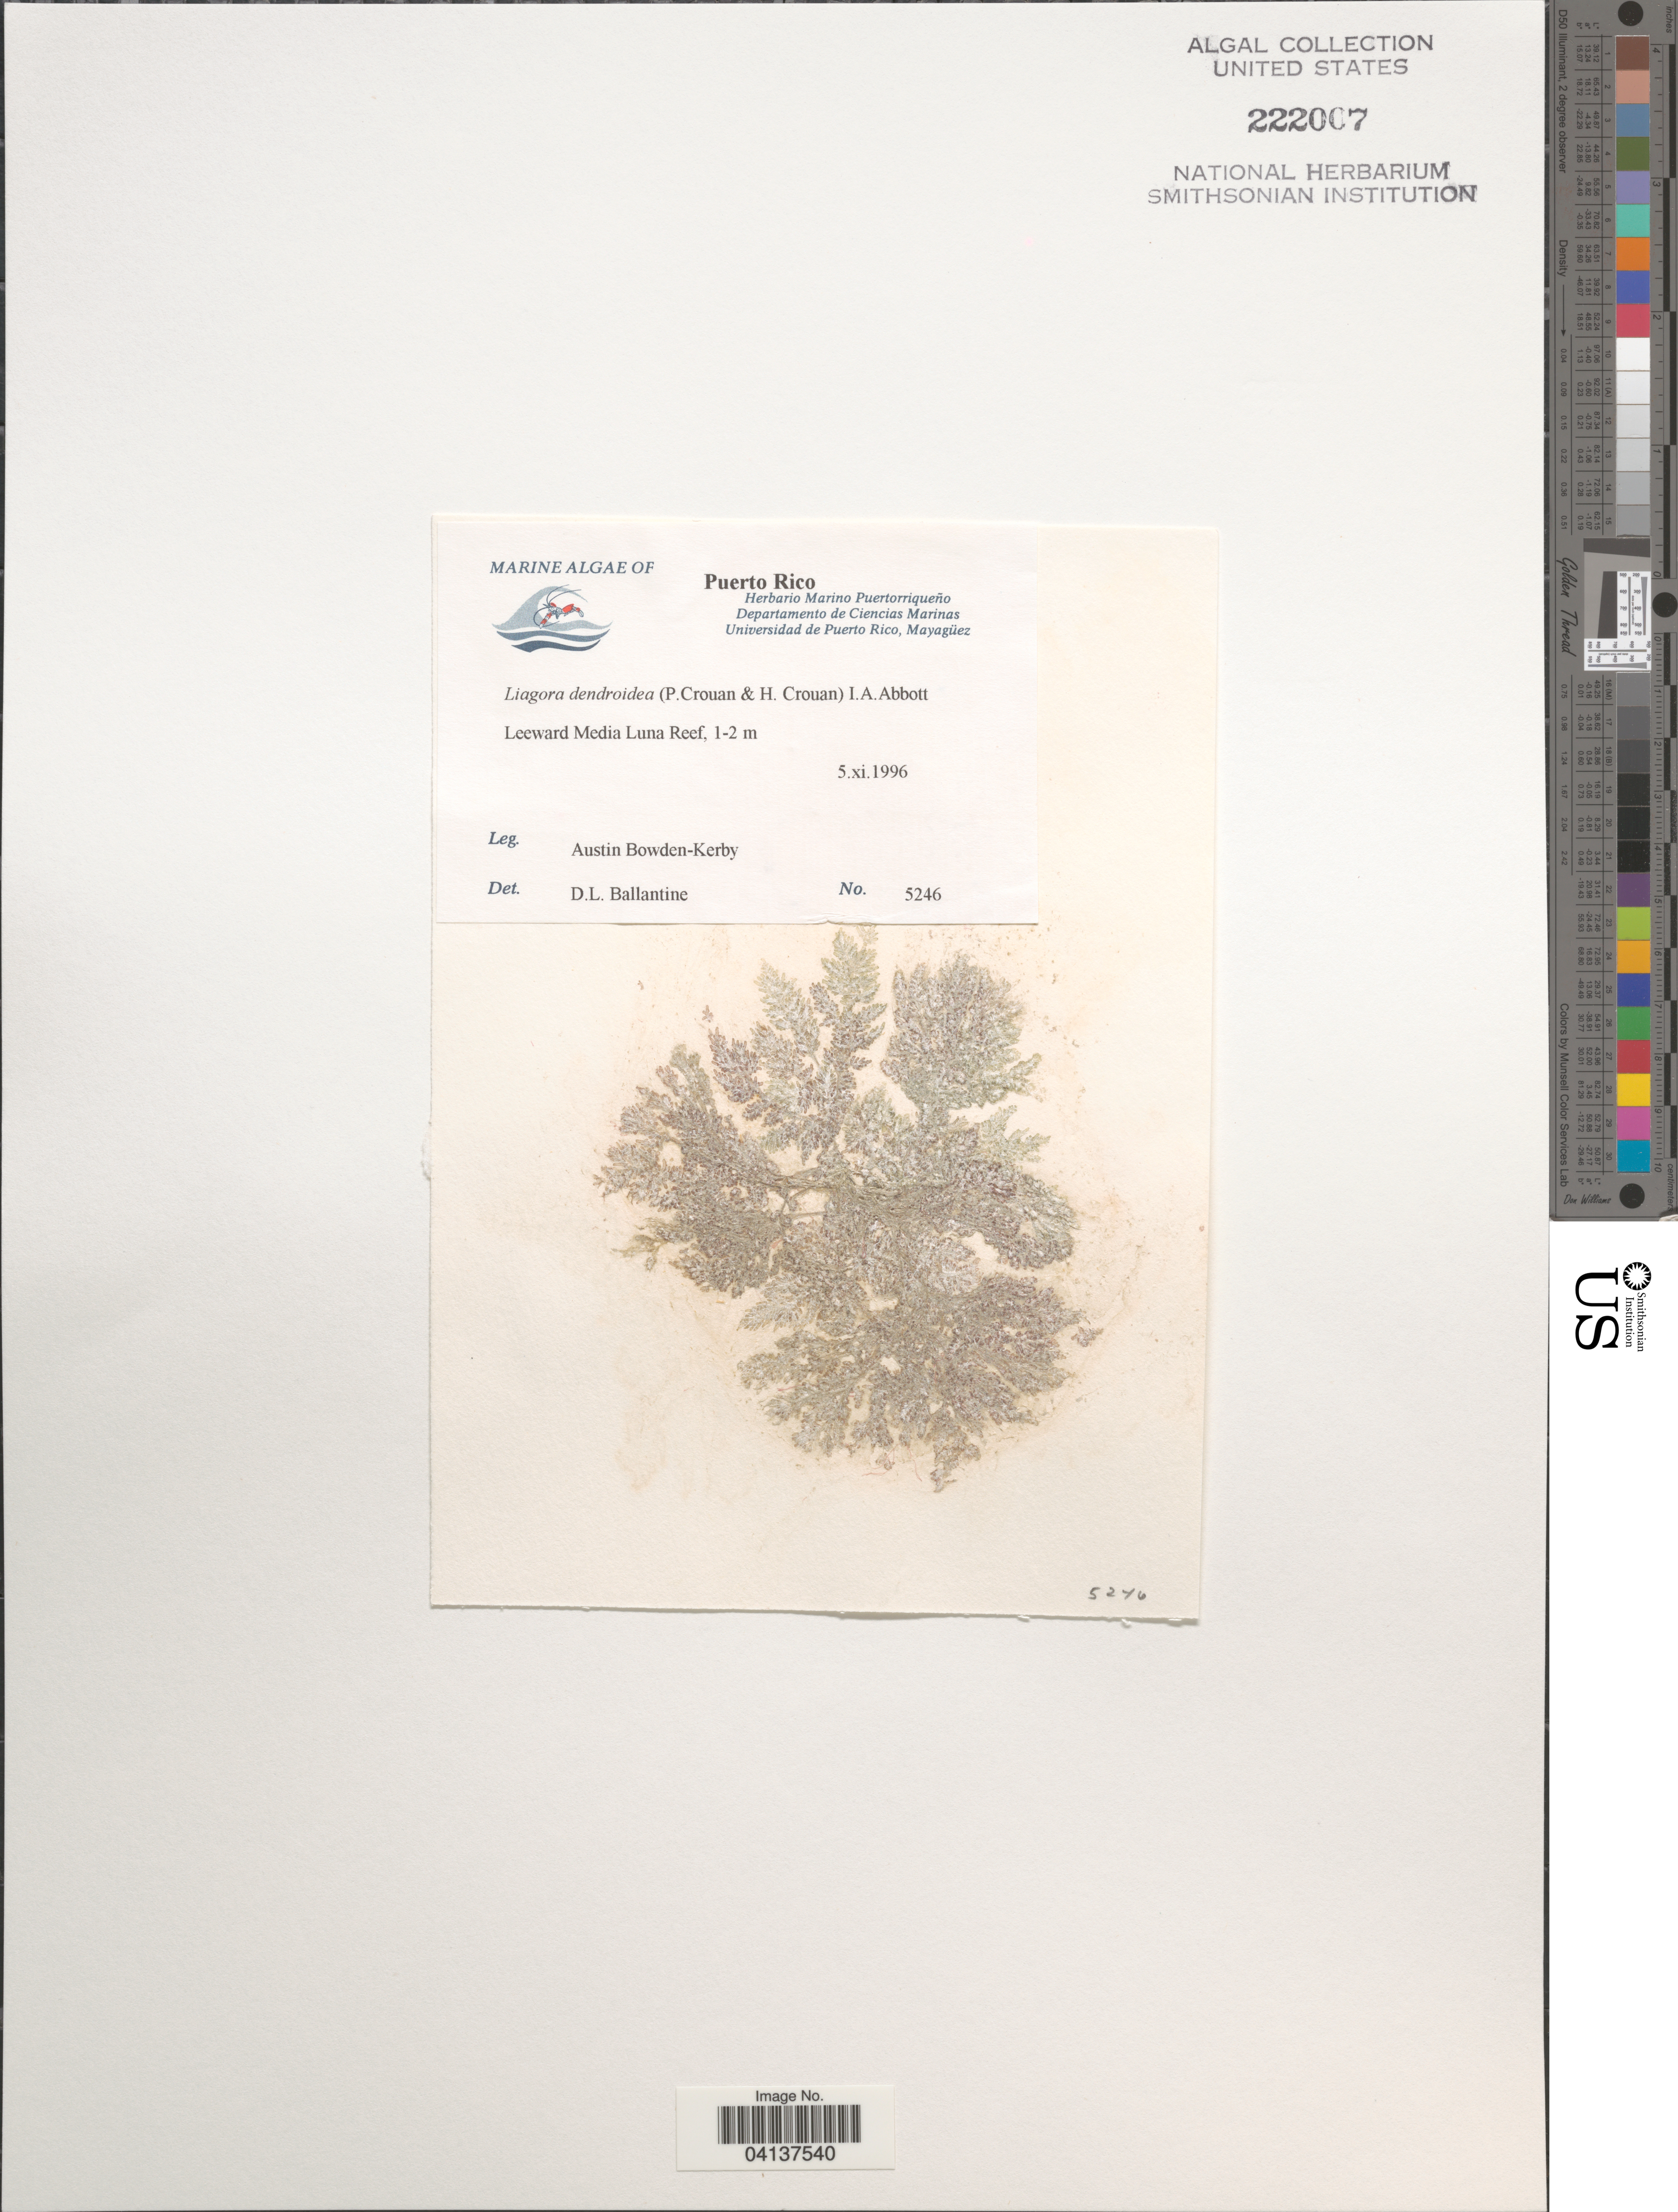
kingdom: Plantae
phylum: Rhodophyta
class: Florideophyceae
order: Nemaliales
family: Liagoraceae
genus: Gloiocallis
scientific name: Gloiocallis dendroidea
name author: (P. Crouan & H. Crouan) S.-M. Lin et al.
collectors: A. Bowden-Kerby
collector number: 5246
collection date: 1996-11-05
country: Puerto Rico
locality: Leeward Media Luna Reef.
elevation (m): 1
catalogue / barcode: US 222007